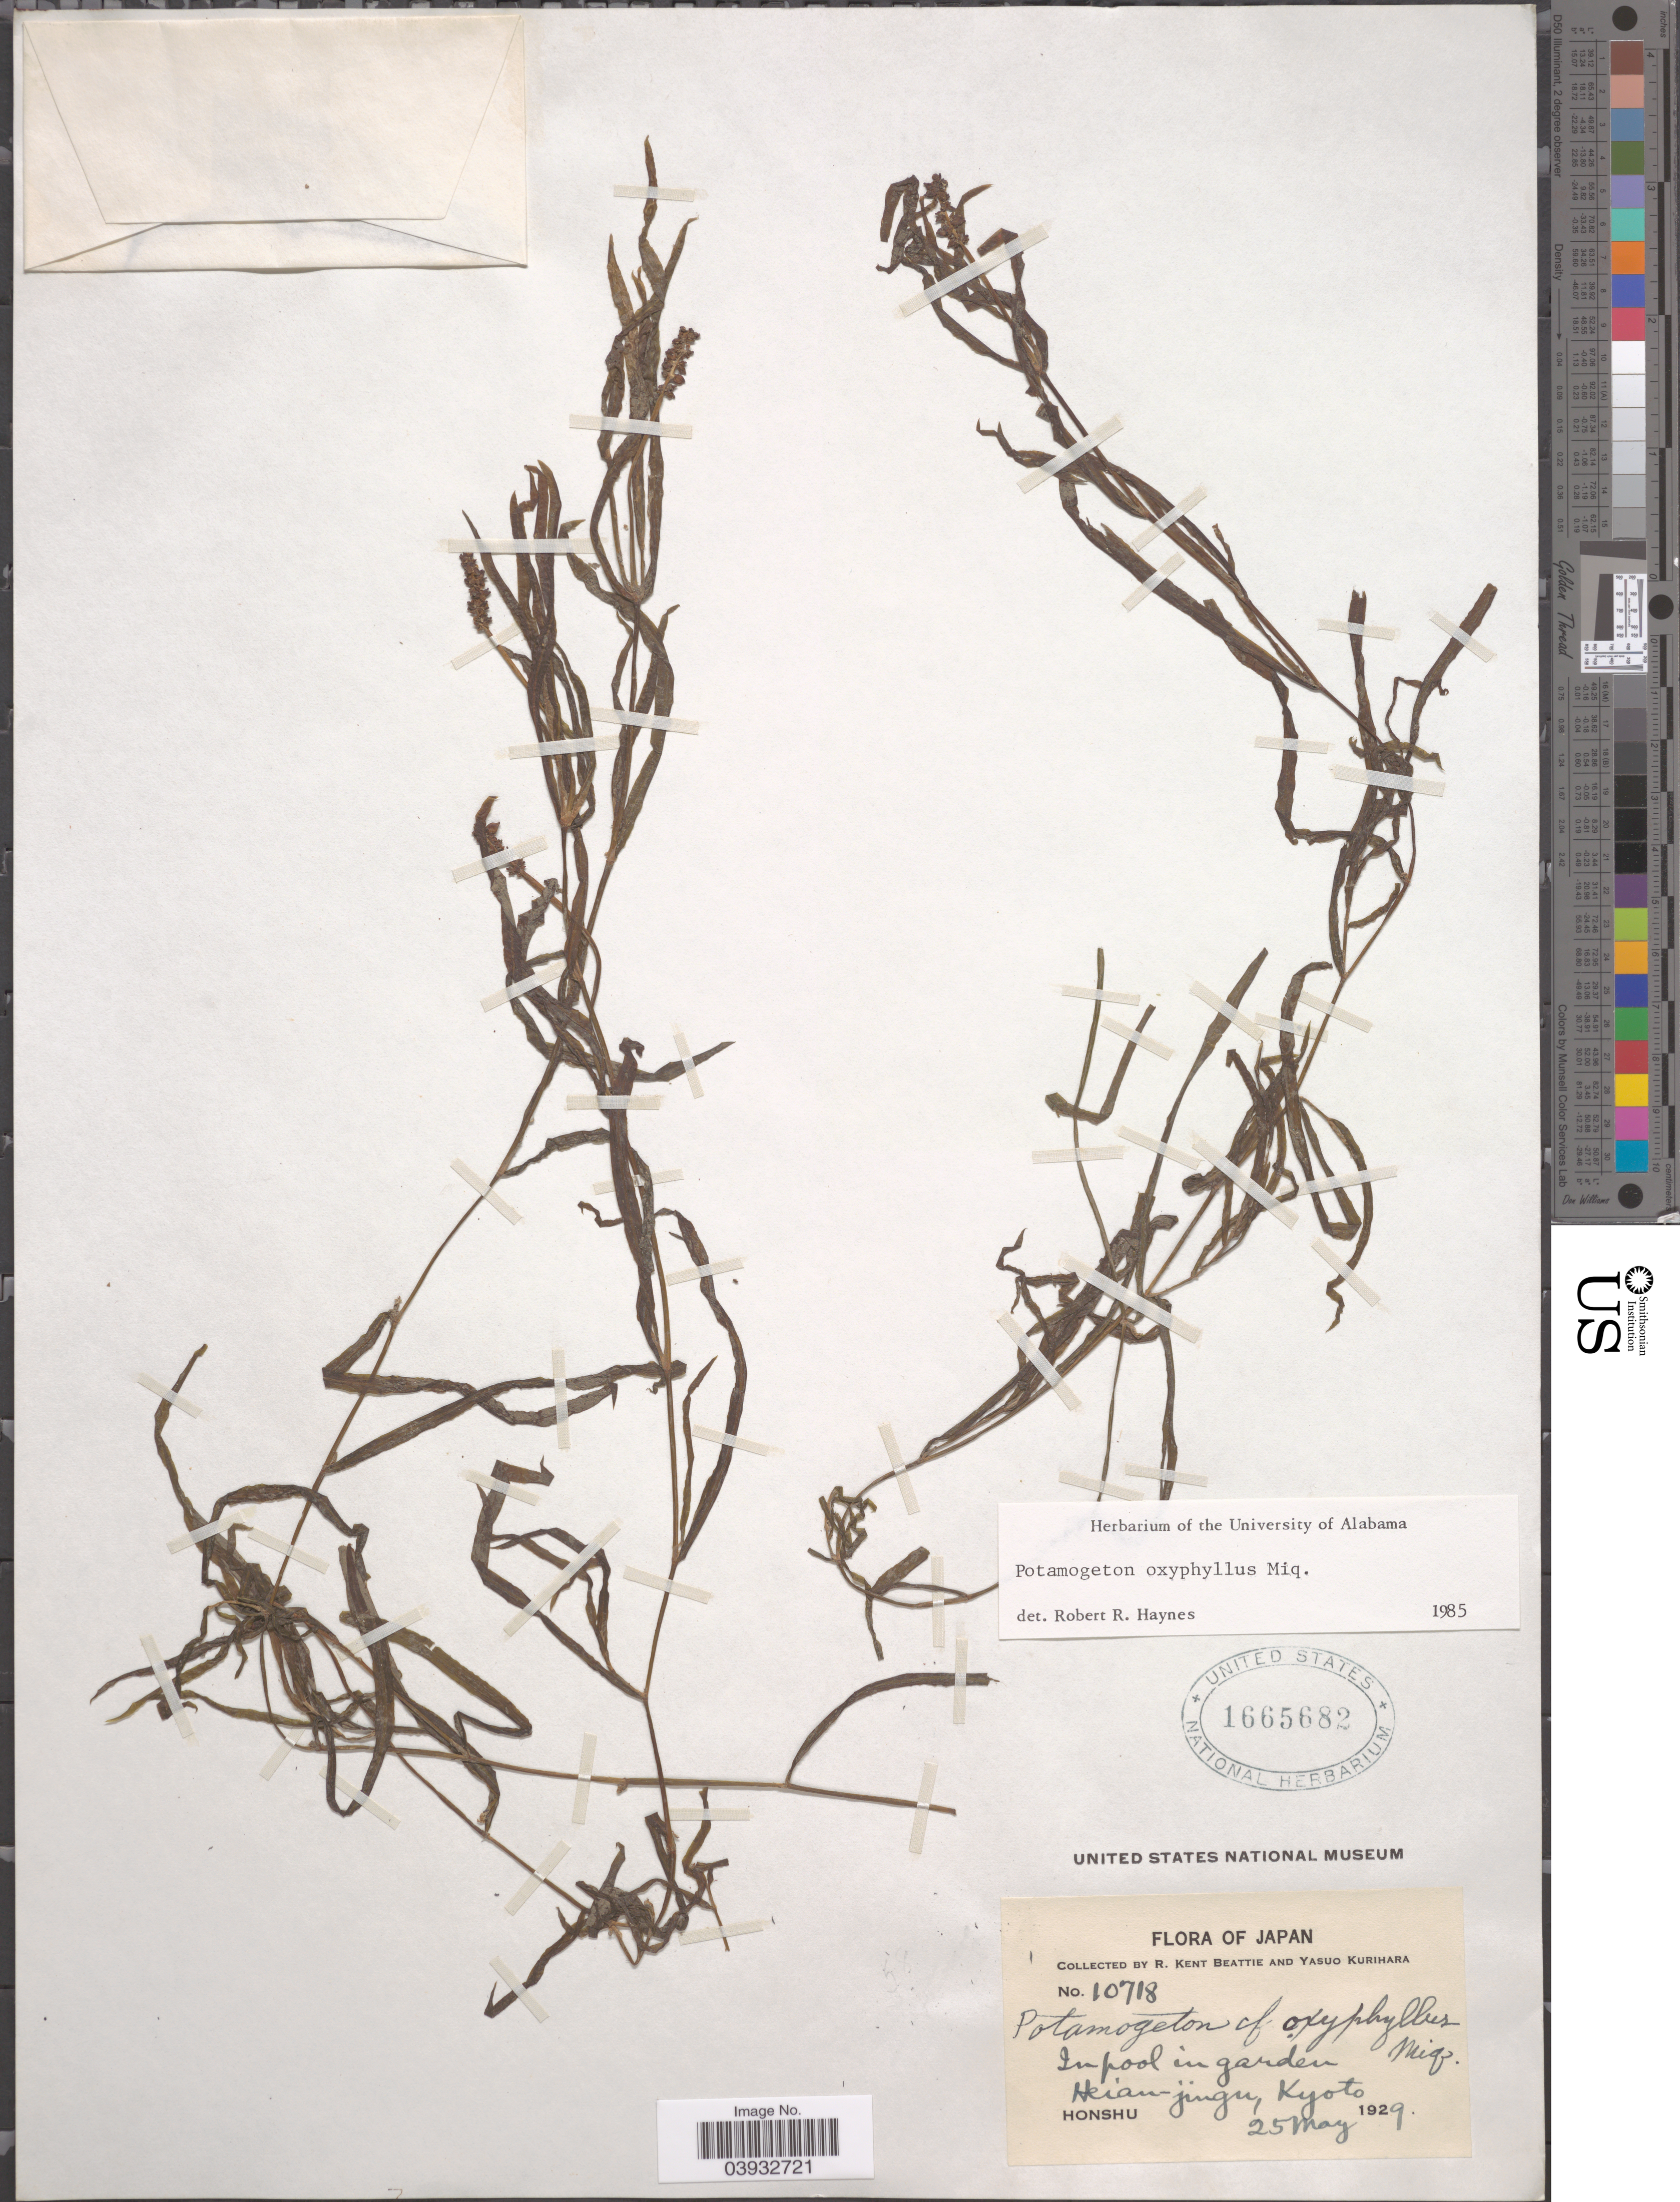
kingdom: Plantae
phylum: Tracheophyta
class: Liliopsida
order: Alismatales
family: Potamogetonaceae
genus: Potamogeton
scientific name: Potamogeton oxyphyllus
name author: Miq.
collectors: R. K. Beattie & Y. Kurihara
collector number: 10718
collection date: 1929-05-25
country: Japan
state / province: Kyoto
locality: In pool in garden Heian-jingu, Kyoto, Honshu.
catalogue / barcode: US 1665682